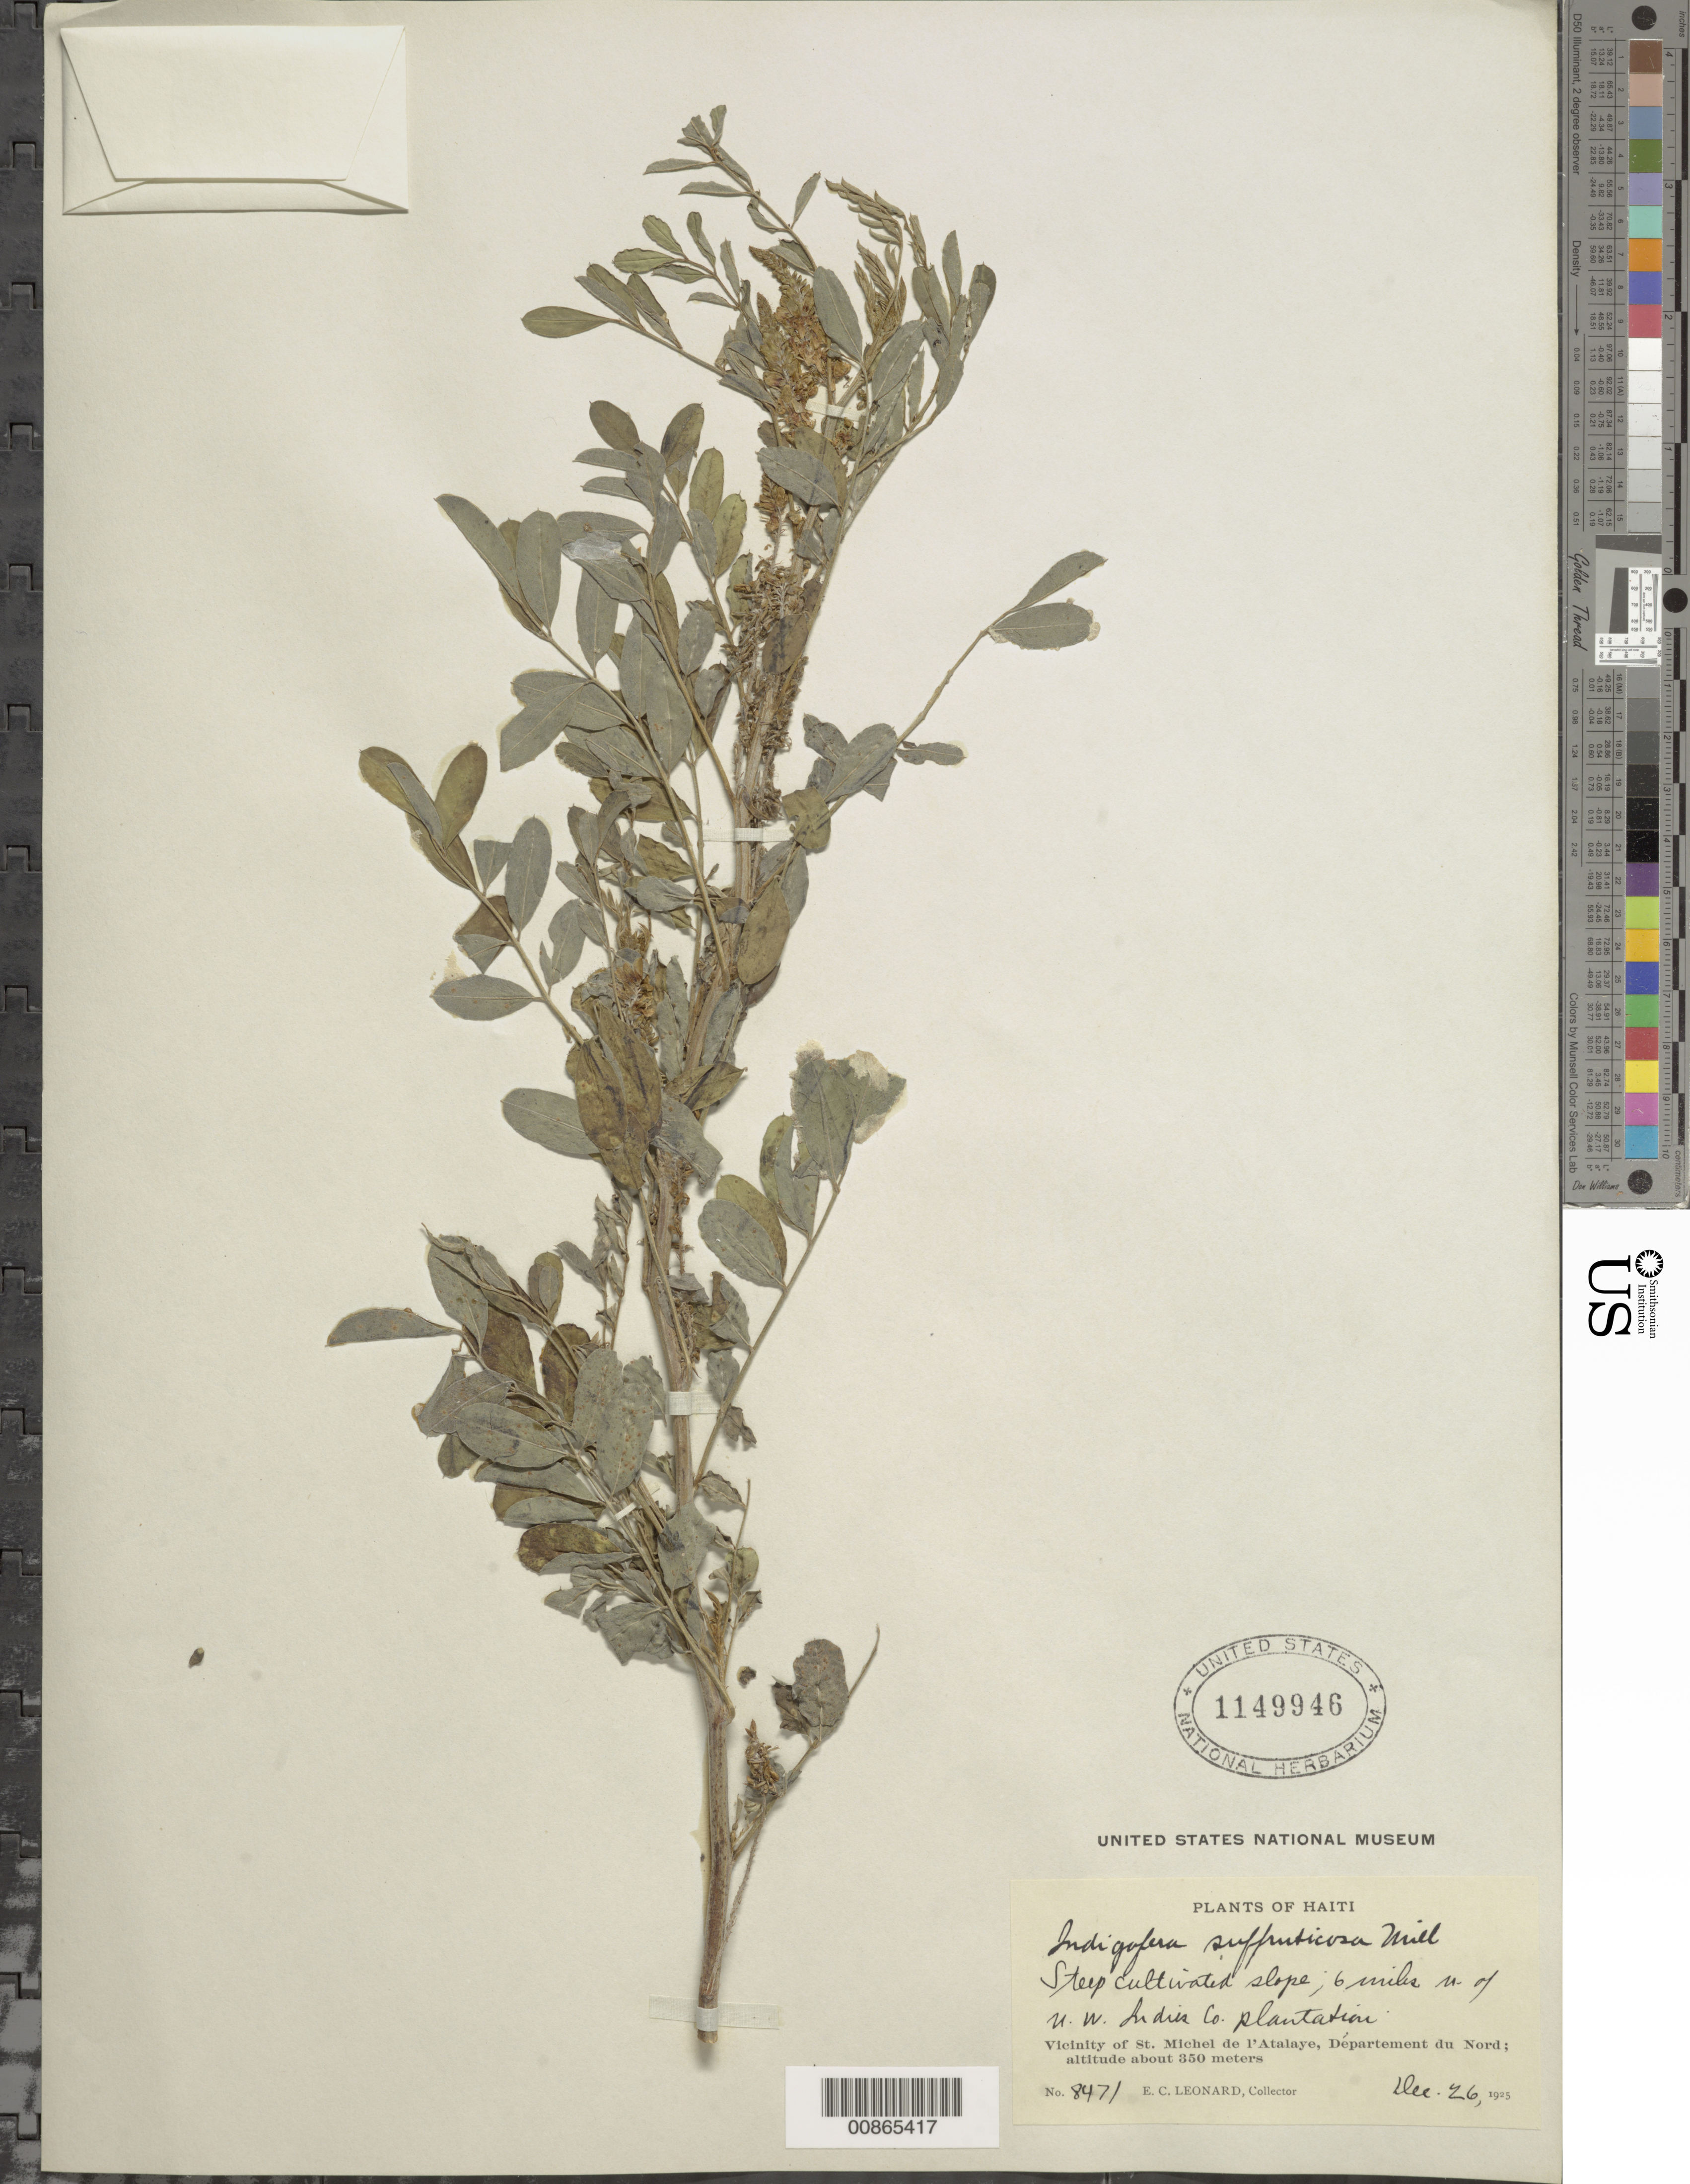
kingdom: Plantae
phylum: Tracheophyta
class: Magnoliopsida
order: Fabales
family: Fabaceae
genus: Indigofera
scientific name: Indigofera suffruticosa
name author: Mill.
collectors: E. C. Leonard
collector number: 8471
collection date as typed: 26 Dec 1925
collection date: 1925-12-26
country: Haiti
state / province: Nord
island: Hispaniola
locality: Vicinity of St. Michel de l'Atalaye. 6 miles N of U. W. Indies Co. Plantation.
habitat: Steep cultivated slope.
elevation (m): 350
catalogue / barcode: US 1149946